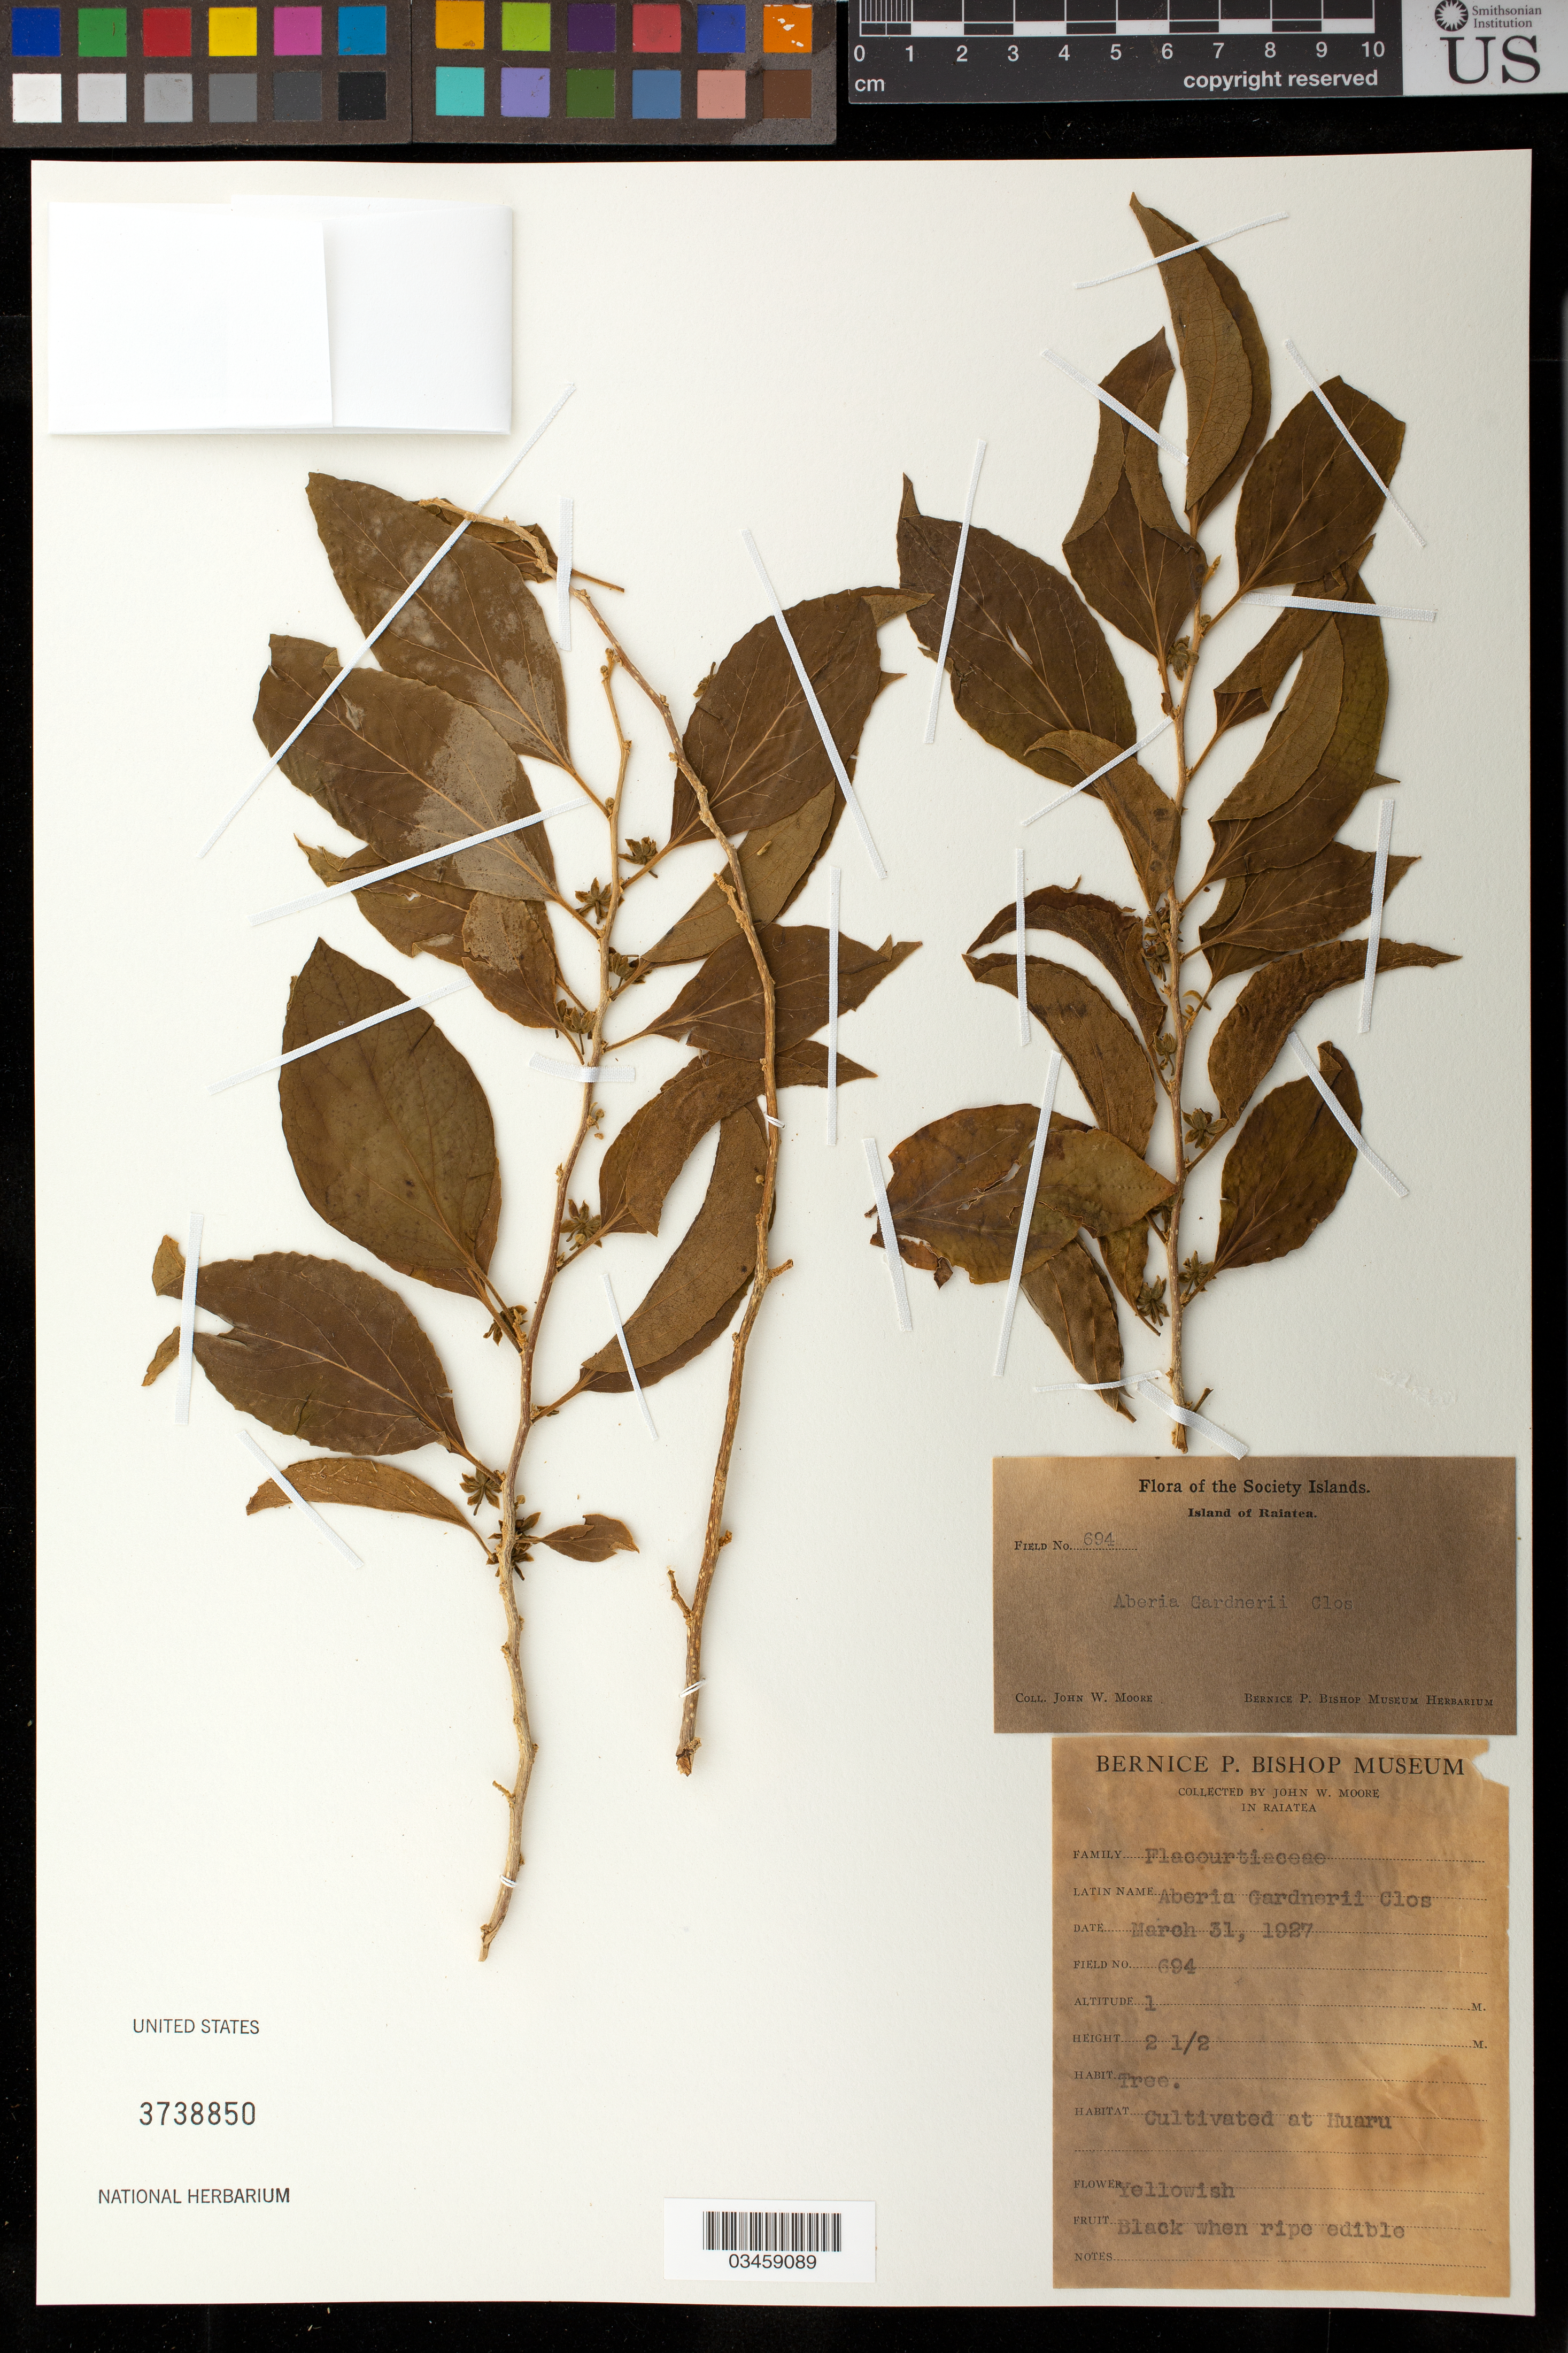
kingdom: Plantae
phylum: Tracheophyta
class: Magnoliopsida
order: Malpighiales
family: Salicaceae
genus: Aberia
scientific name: Aberia gardnerii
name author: Clos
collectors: J. Moore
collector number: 694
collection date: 1927-03-31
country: French Polynesia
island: Raiatea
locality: The Society Islands, Island of Raiatea, Cultivated at Huaru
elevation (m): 1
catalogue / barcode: US 3738850